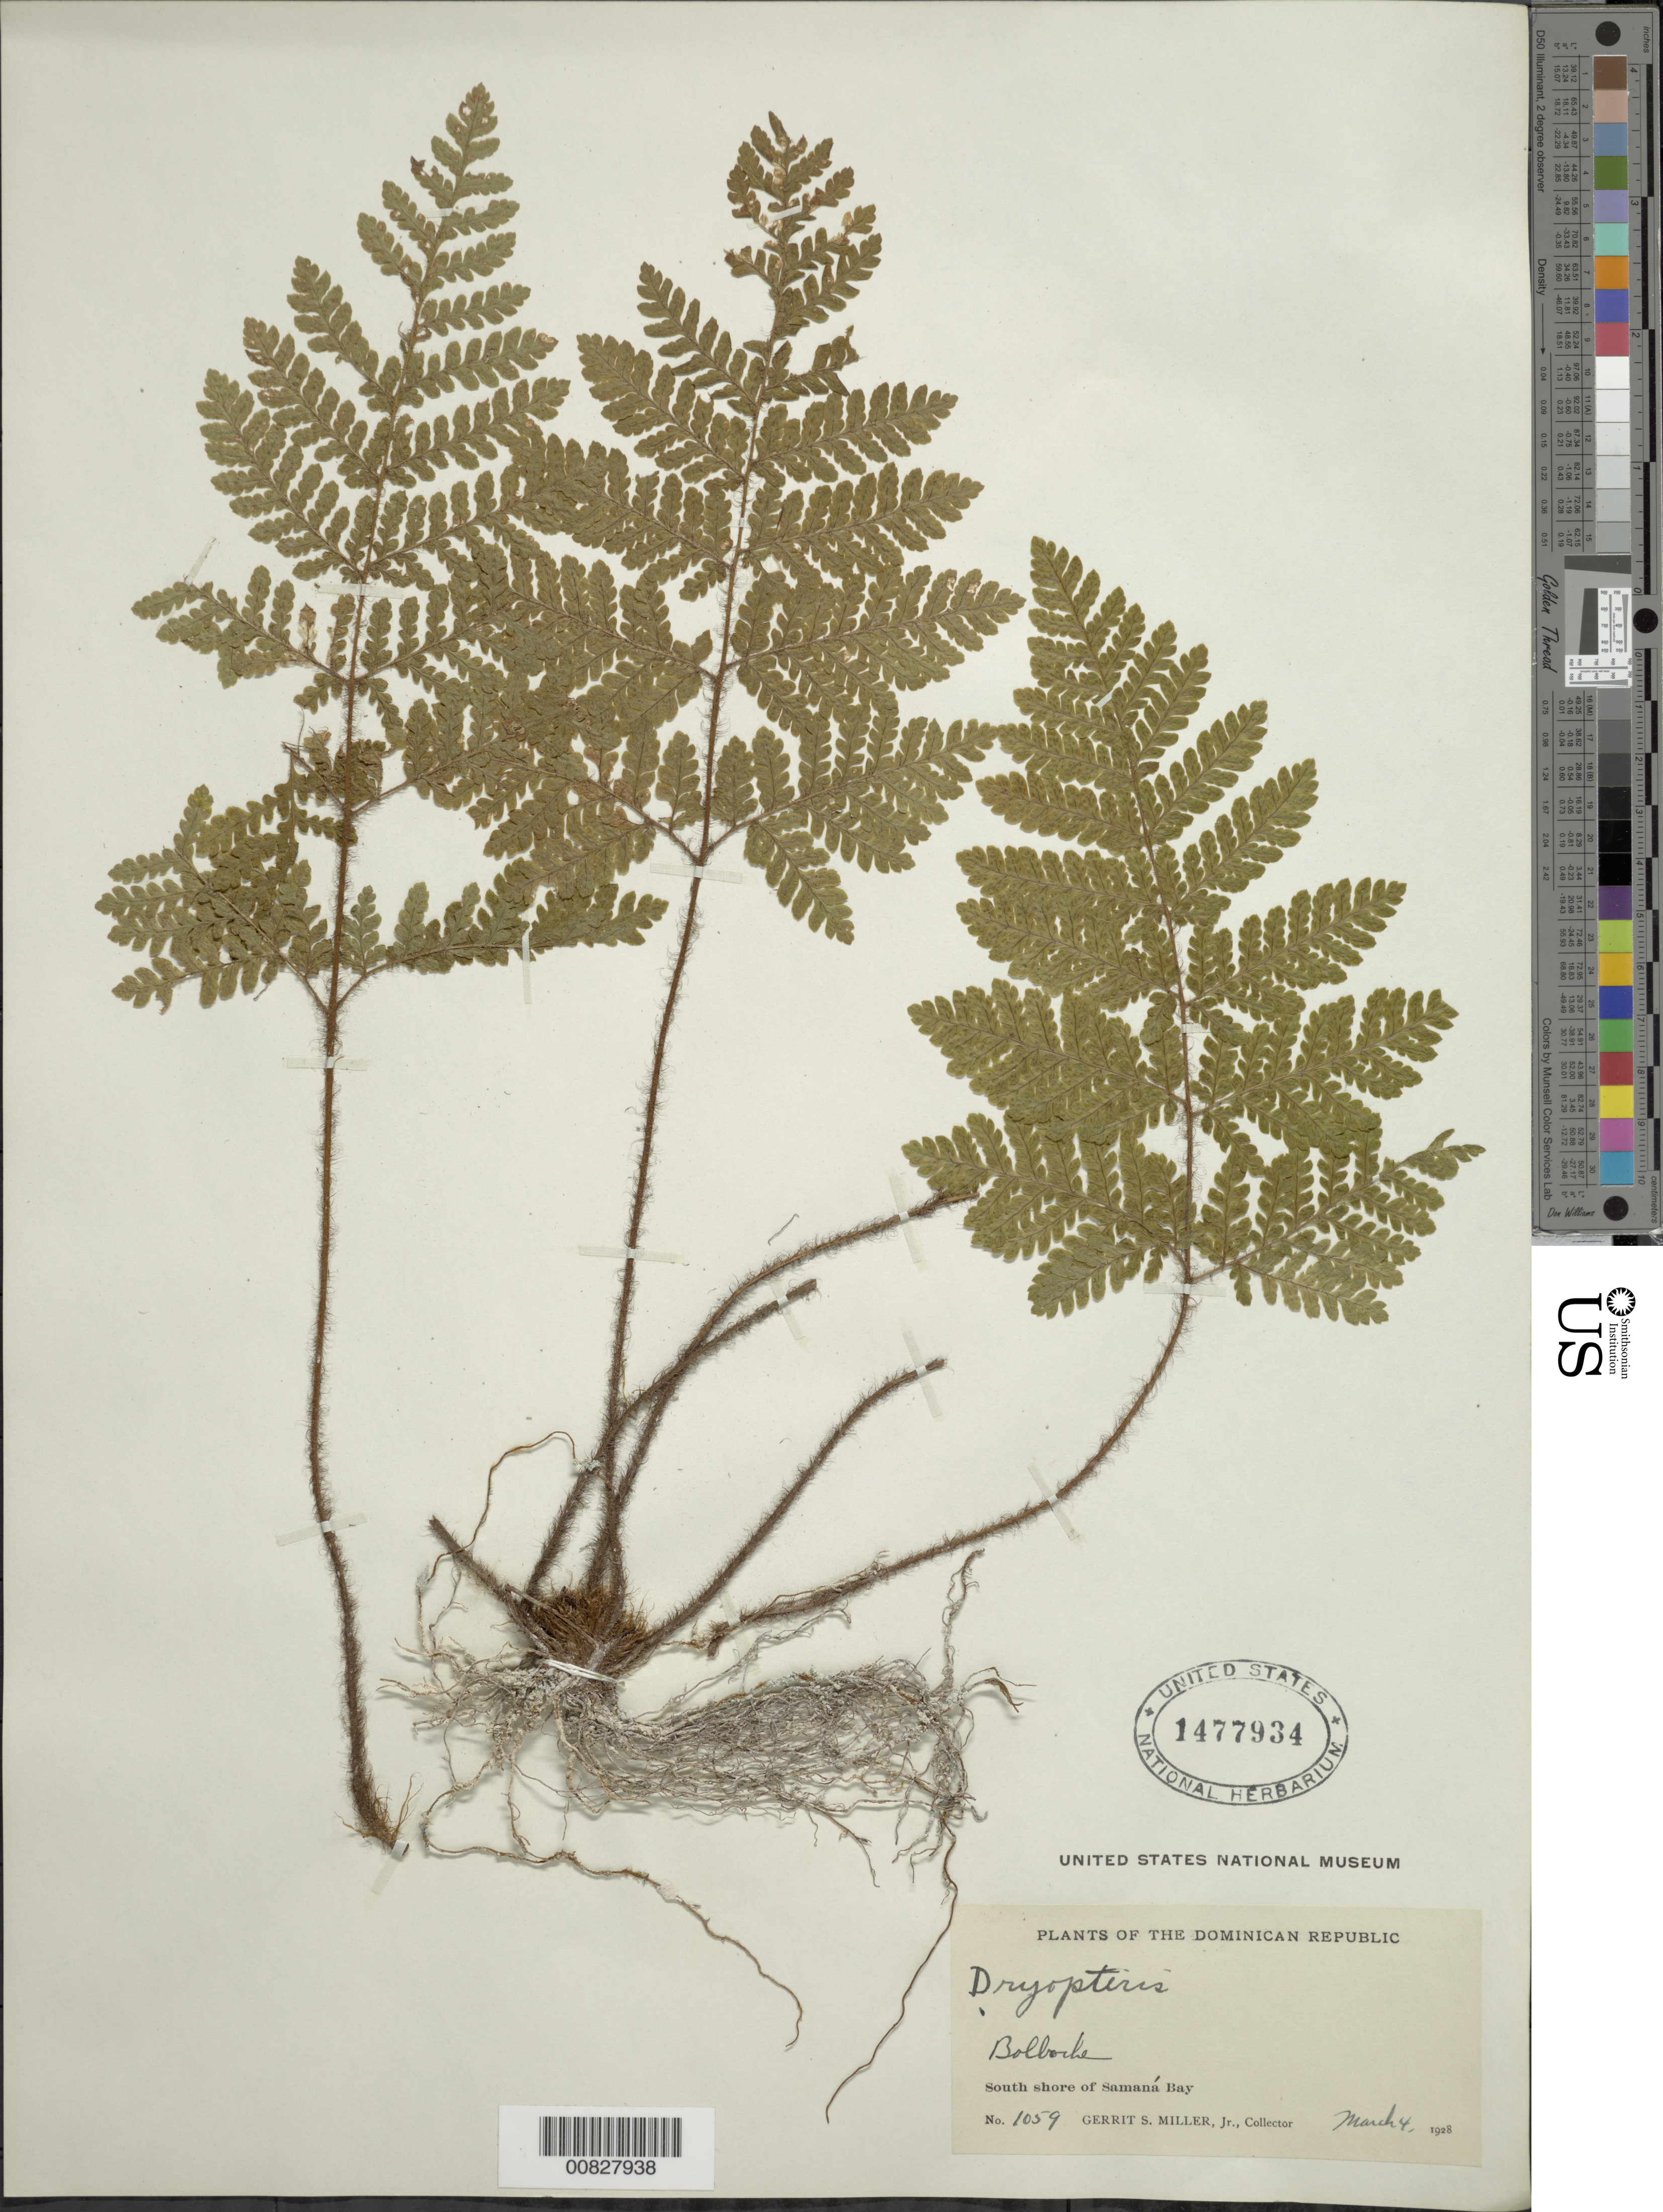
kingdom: Plantae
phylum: Tracheophyta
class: Polypodiopsida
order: Polypodiales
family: Dryopteridaceae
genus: Ctenitis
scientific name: Ctenitis hirta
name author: (Sw.) Ching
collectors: G. S. Miller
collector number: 1059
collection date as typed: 04 Mar 1928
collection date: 1928-03-04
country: Dominican Republic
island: Hispaniola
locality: Samaná Bay, S shore; Bolboche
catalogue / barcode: US 1477934